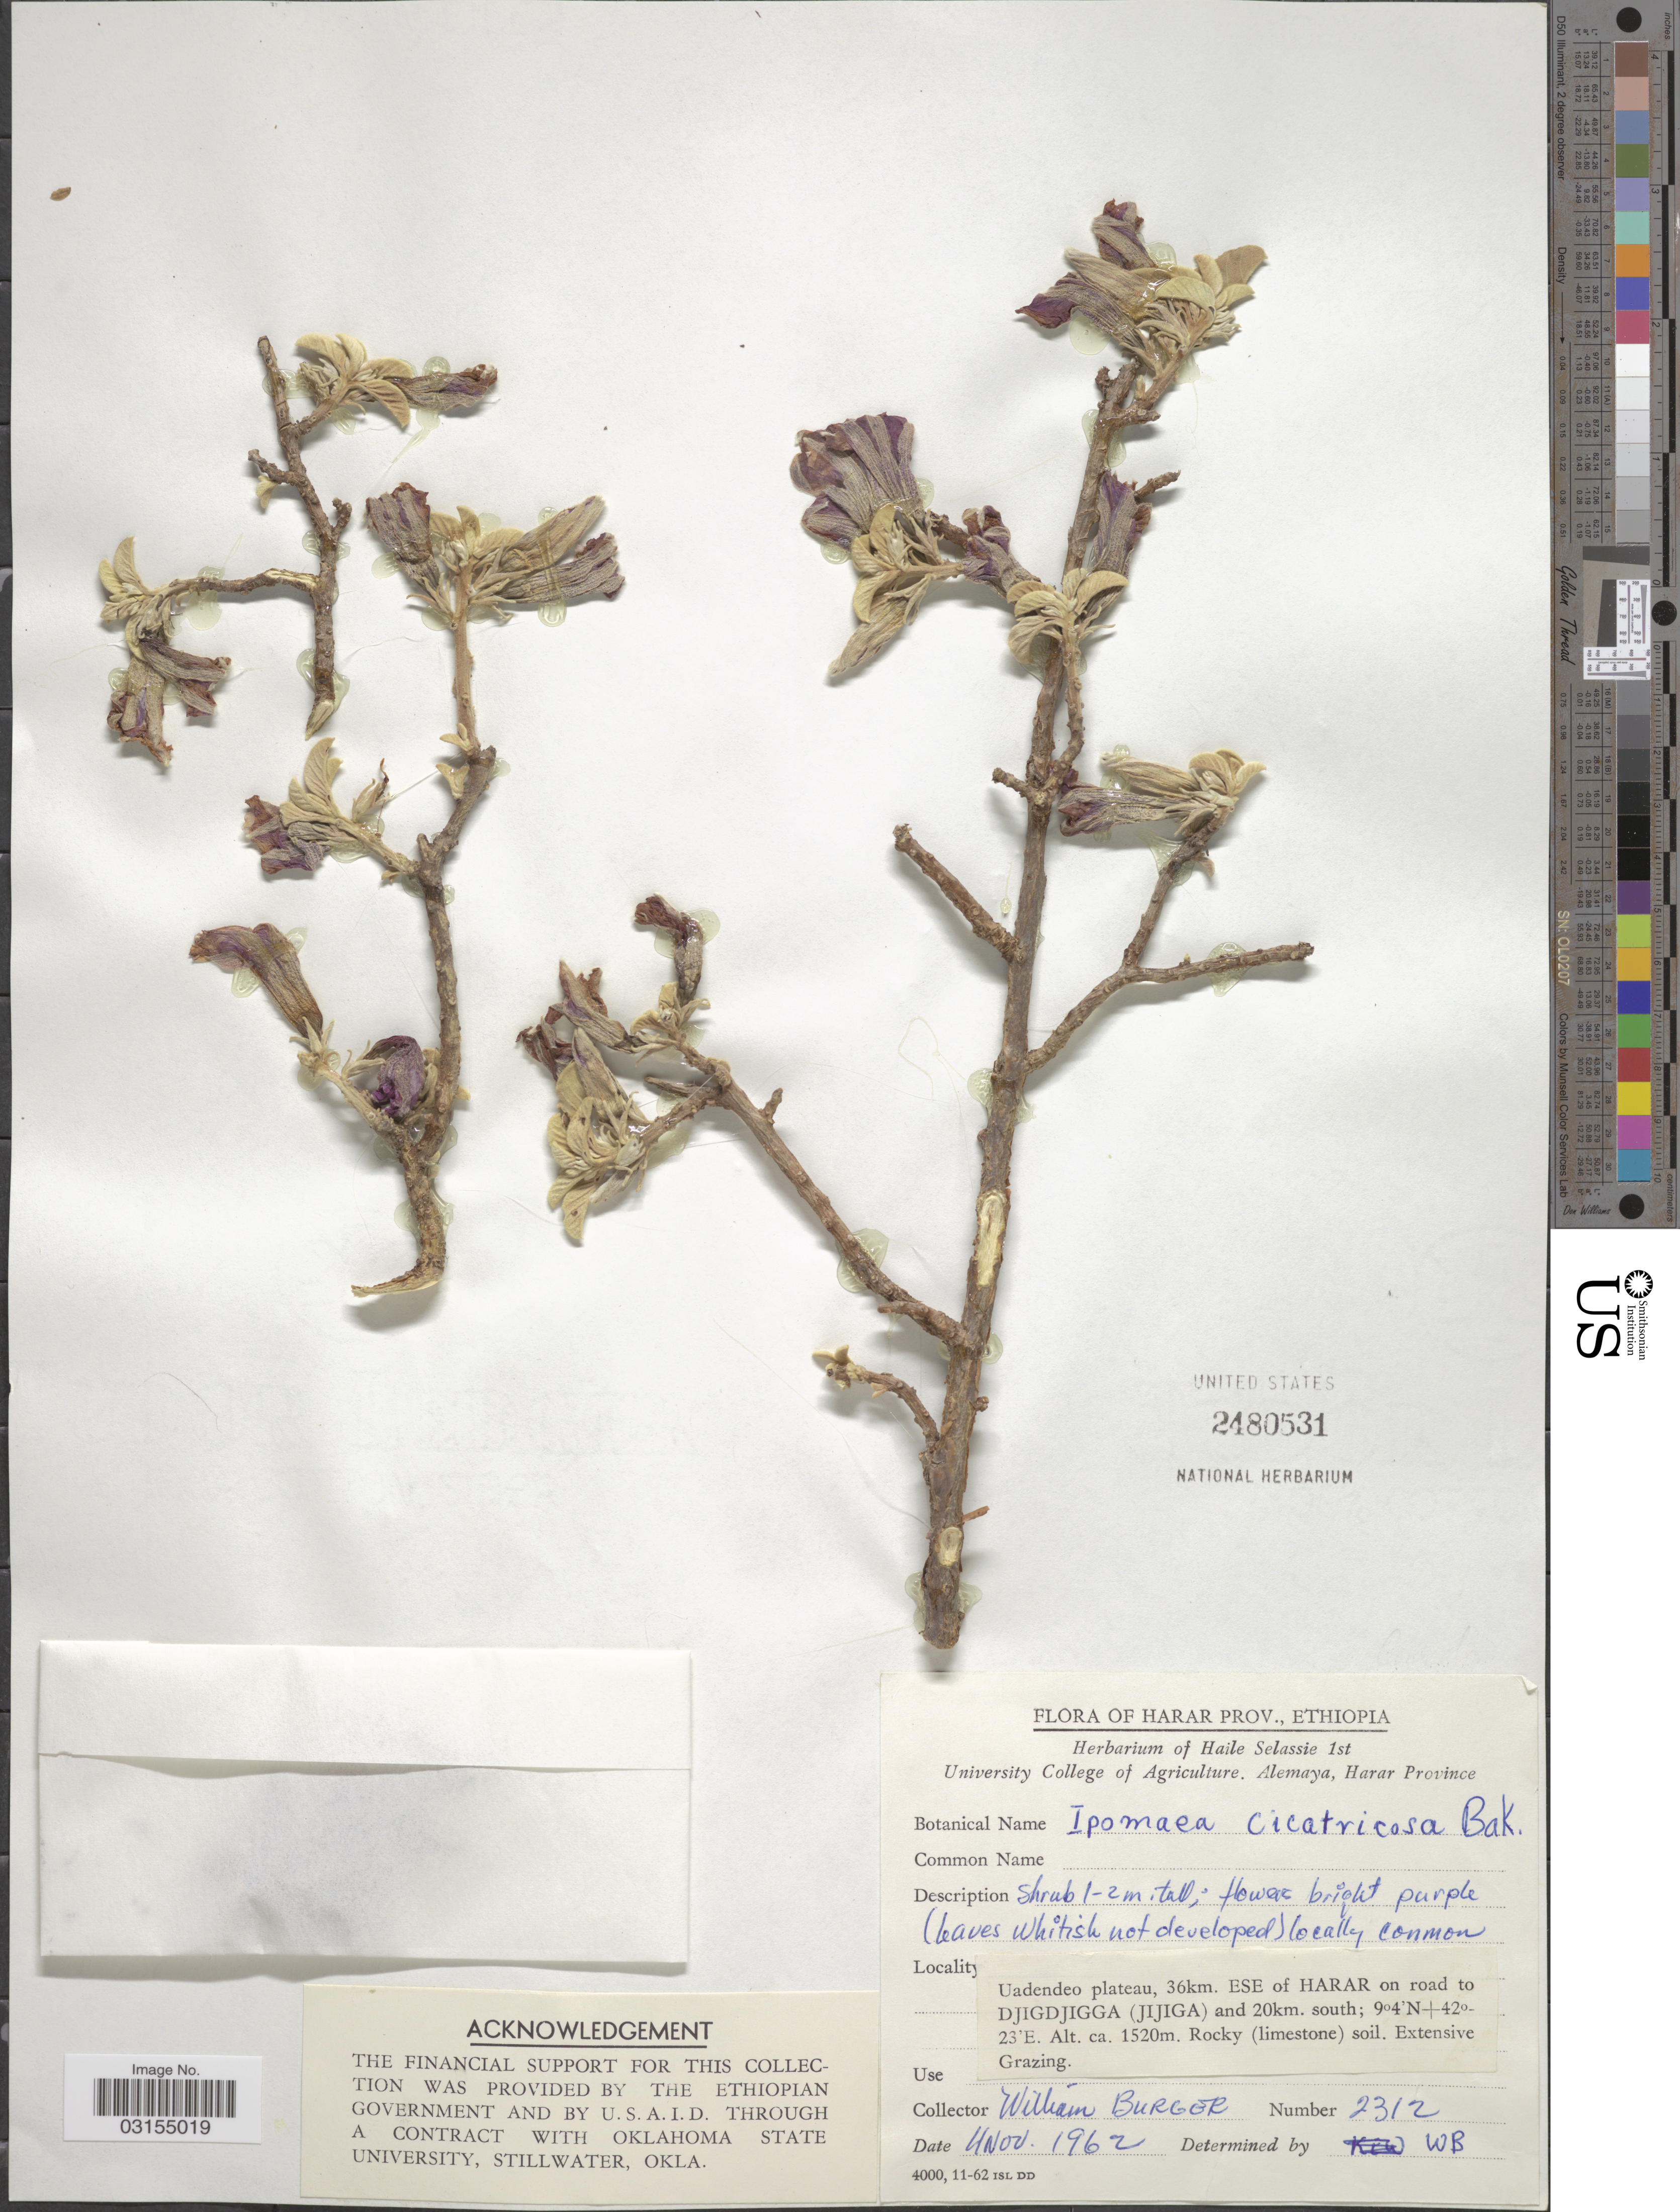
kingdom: Plantae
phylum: Tracheophyta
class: Magnoliopsida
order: Solanales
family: Convolvulaceae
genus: Ipomoea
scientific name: Ipomoea cicatricosa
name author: Baker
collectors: W. Burger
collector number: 2312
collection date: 1962-11-04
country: Ethiopia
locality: Harar Prov. Uadendeo plateau, 36km. ESE of Harar on road to Djigdjiga (Jijiga) and 20km. south.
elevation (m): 1520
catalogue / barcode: US 2480531